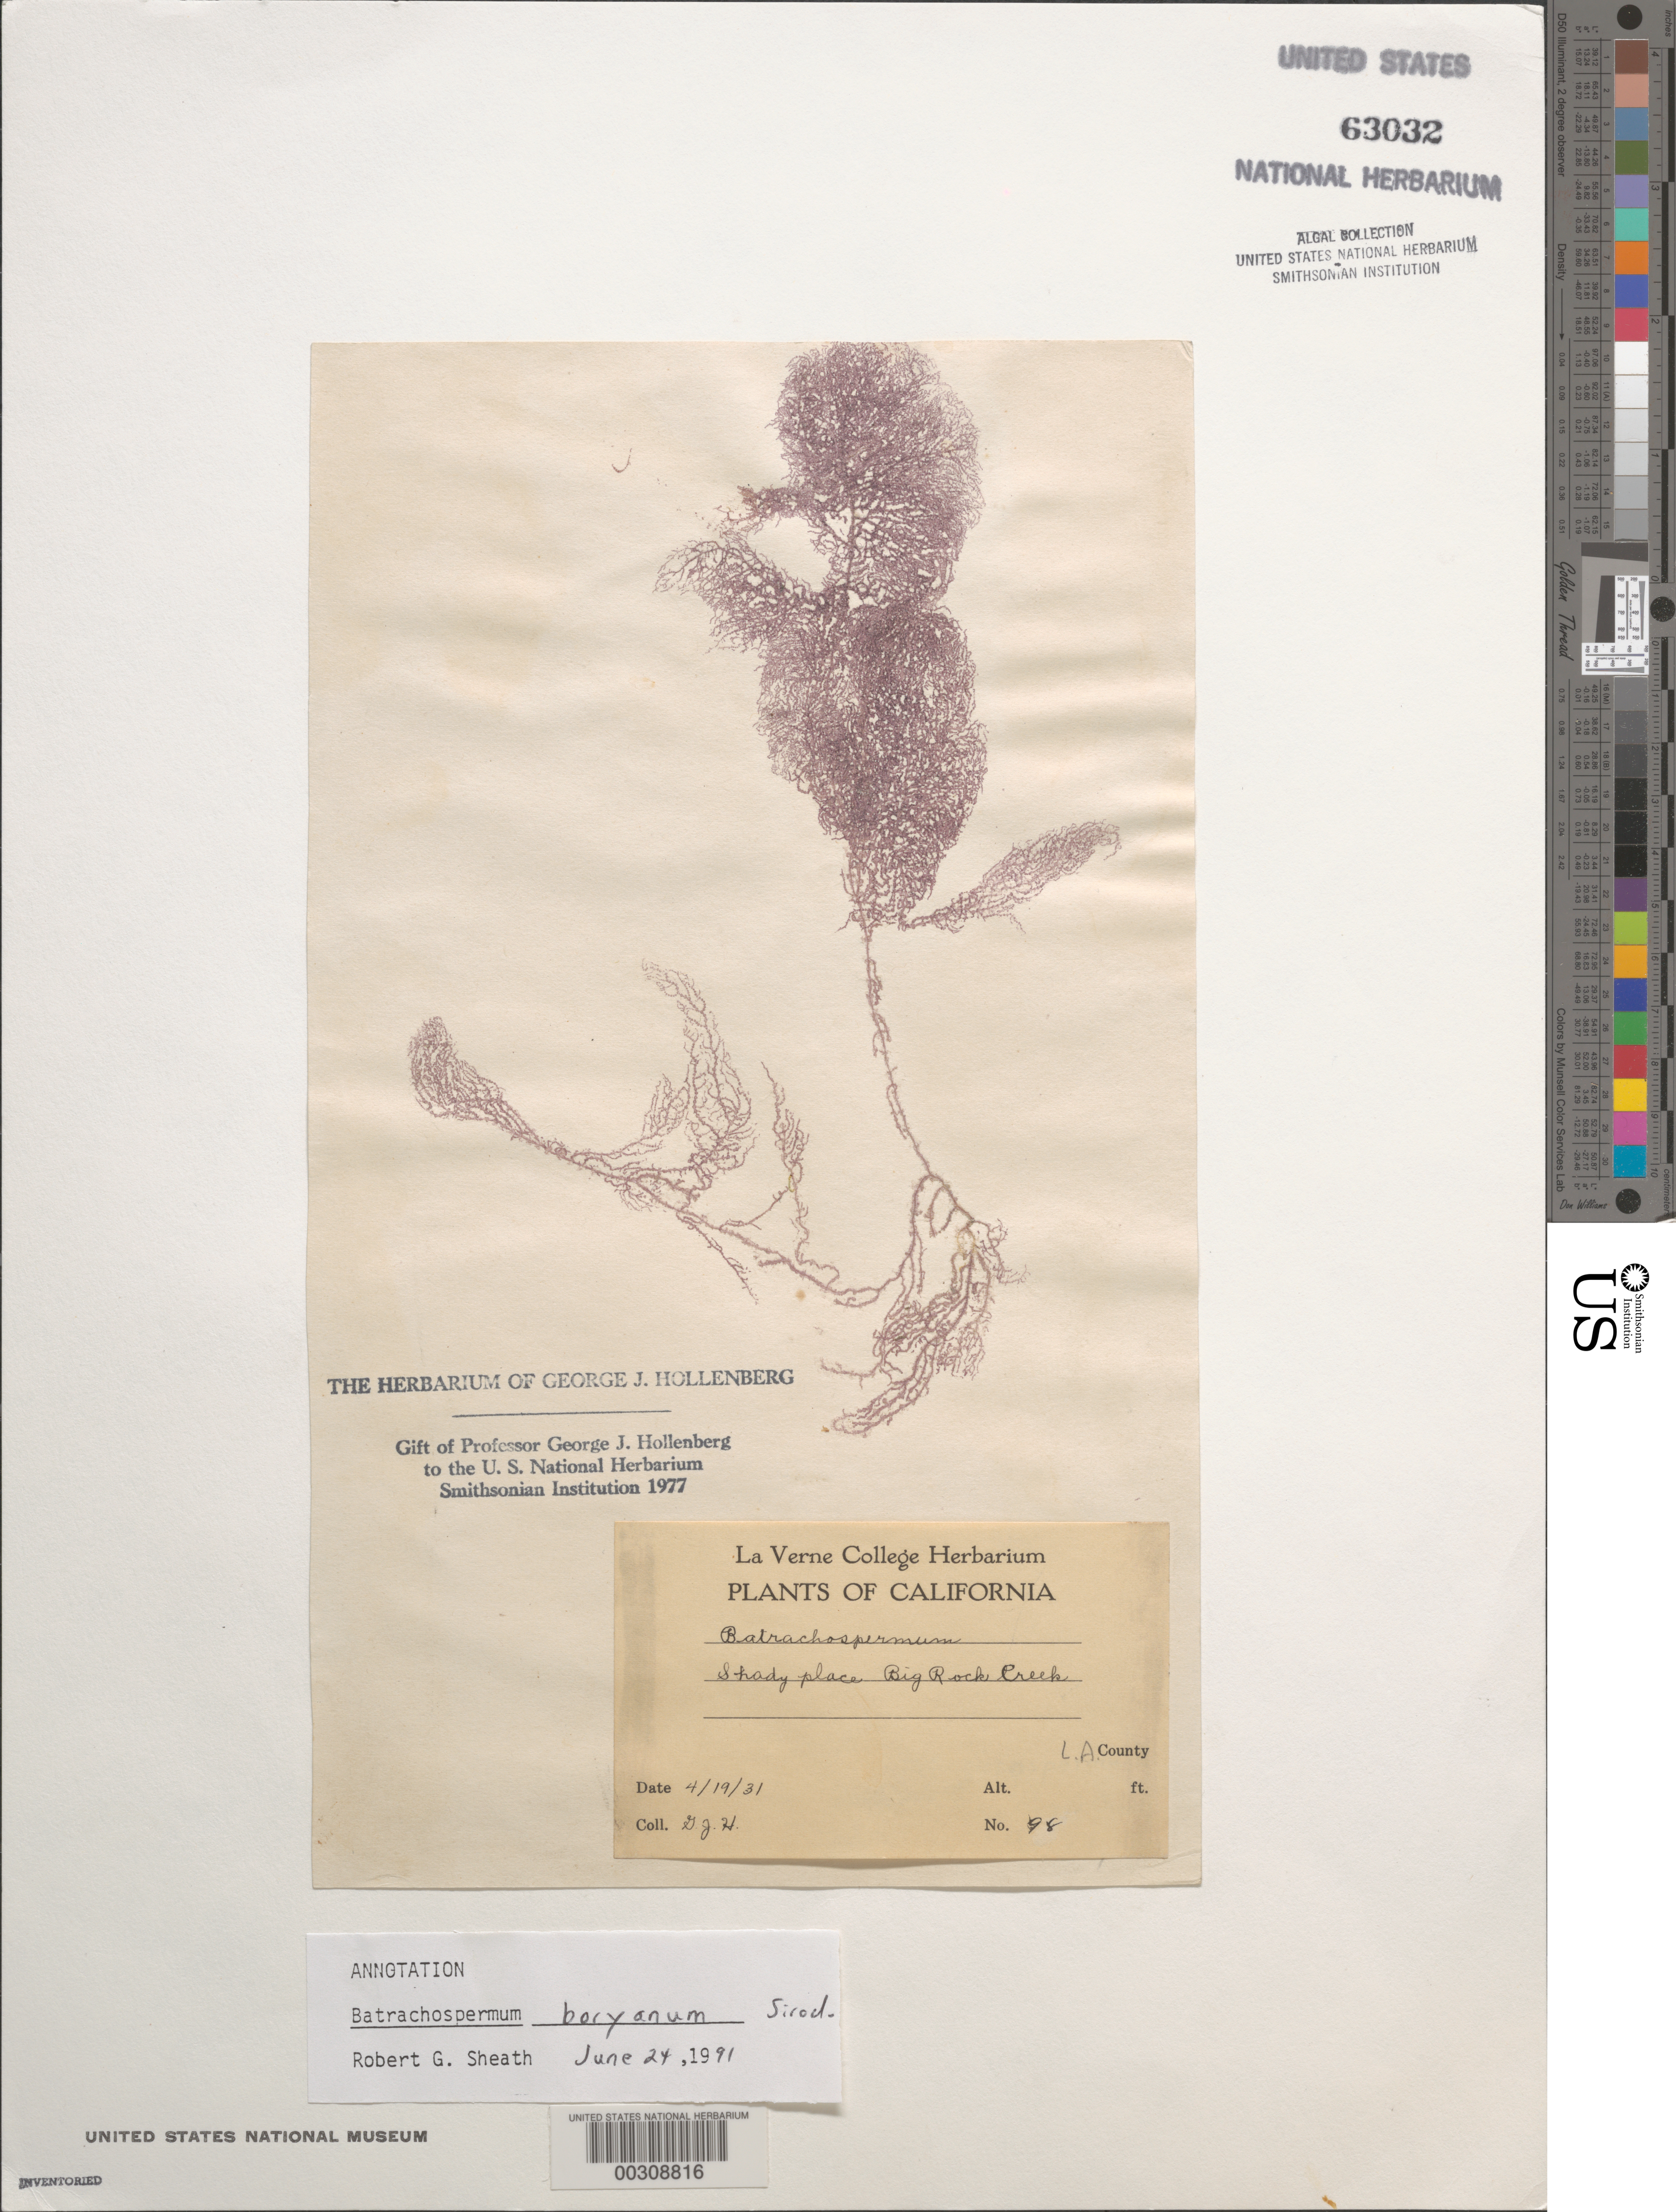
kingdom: Plantae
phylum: Rhodophyta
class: Florideophyceae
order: Batrachospermales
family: Batrachospermaceae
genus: Sheathia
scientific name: Sheathia boryana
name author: (Sirodot) Salomaki & M.L. Vis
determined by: Algae name updating Project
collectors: G. Hollenberg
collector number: GJH 98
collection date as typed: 19 Apr 1931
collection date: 1931-04-19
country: United States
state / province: California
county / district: Los Angeles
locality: Big Rock Creek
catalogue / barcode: US 63032